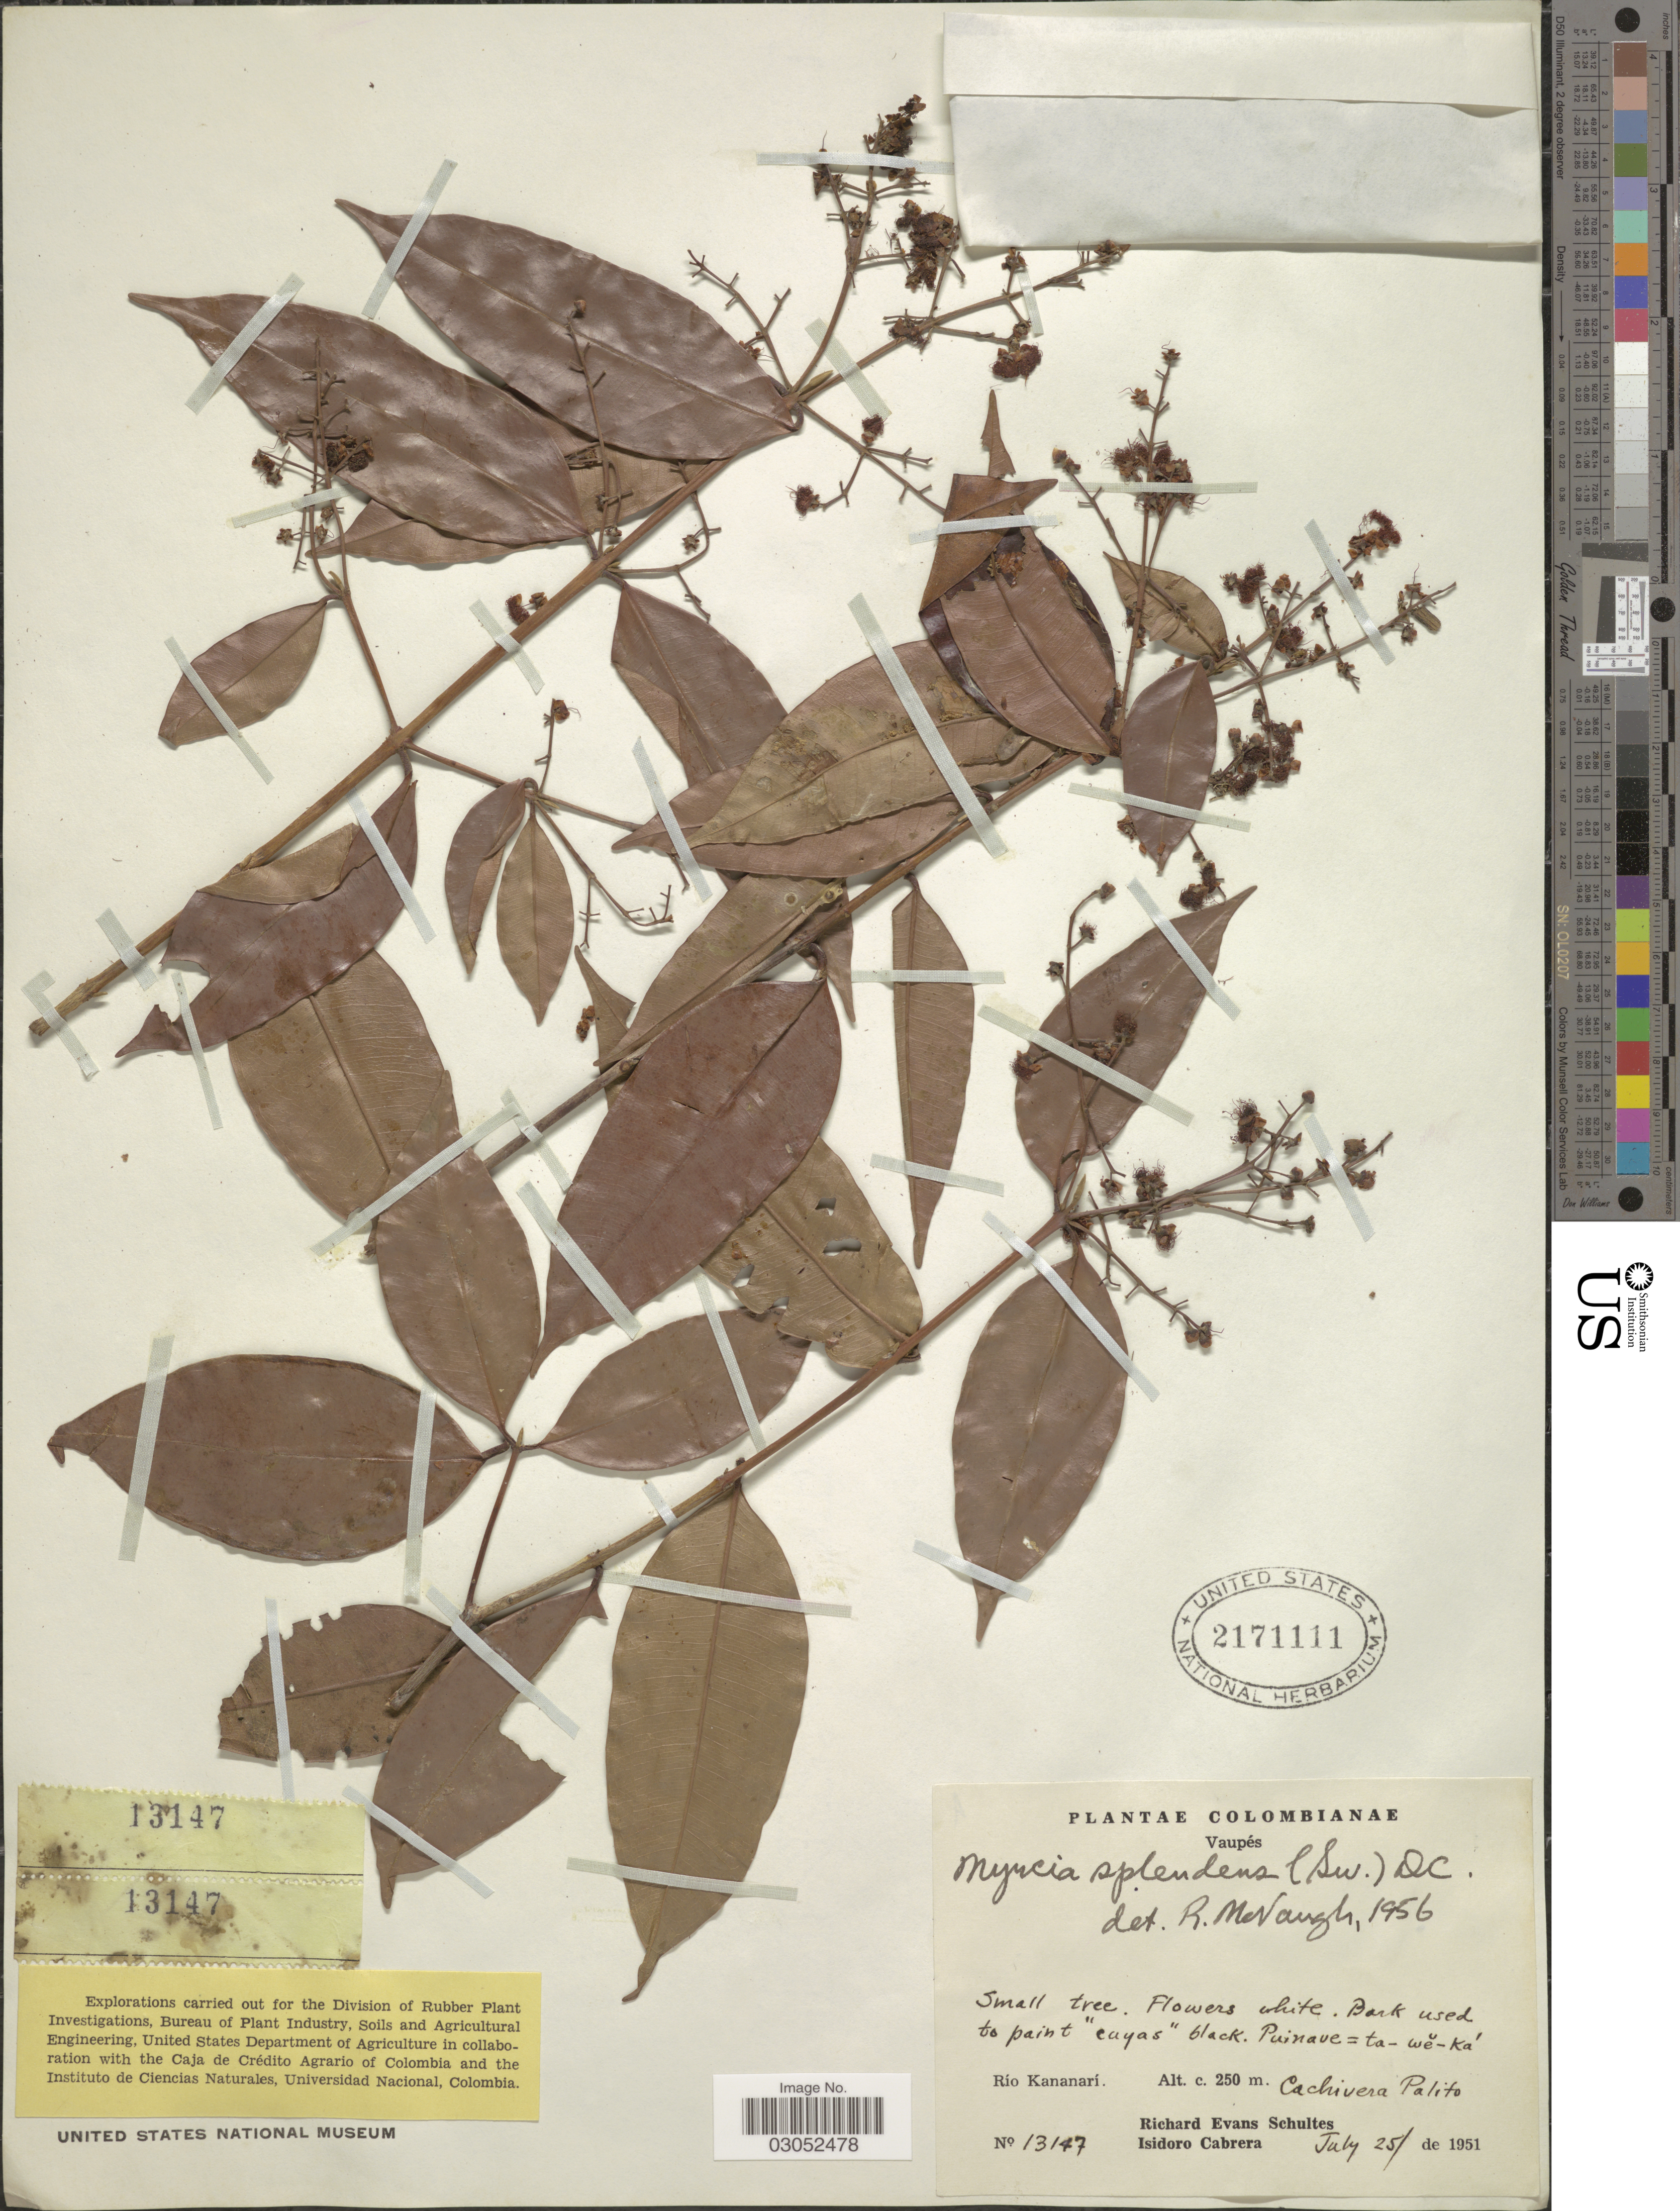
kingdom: Plantae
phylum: Tracheophyta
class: Magnoliopsida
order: Myrtales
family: Myrtaceae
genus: Myrcia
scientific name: Myrcia splendens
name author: (Sw.) DC.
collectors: R. E. Schultes & I. Cabrera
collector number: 13147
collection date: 1951-07-25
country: Colombia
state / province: Vaupés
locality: Río Kananarí. Cachivera Palito.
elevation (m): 250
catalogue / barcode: US 2171111